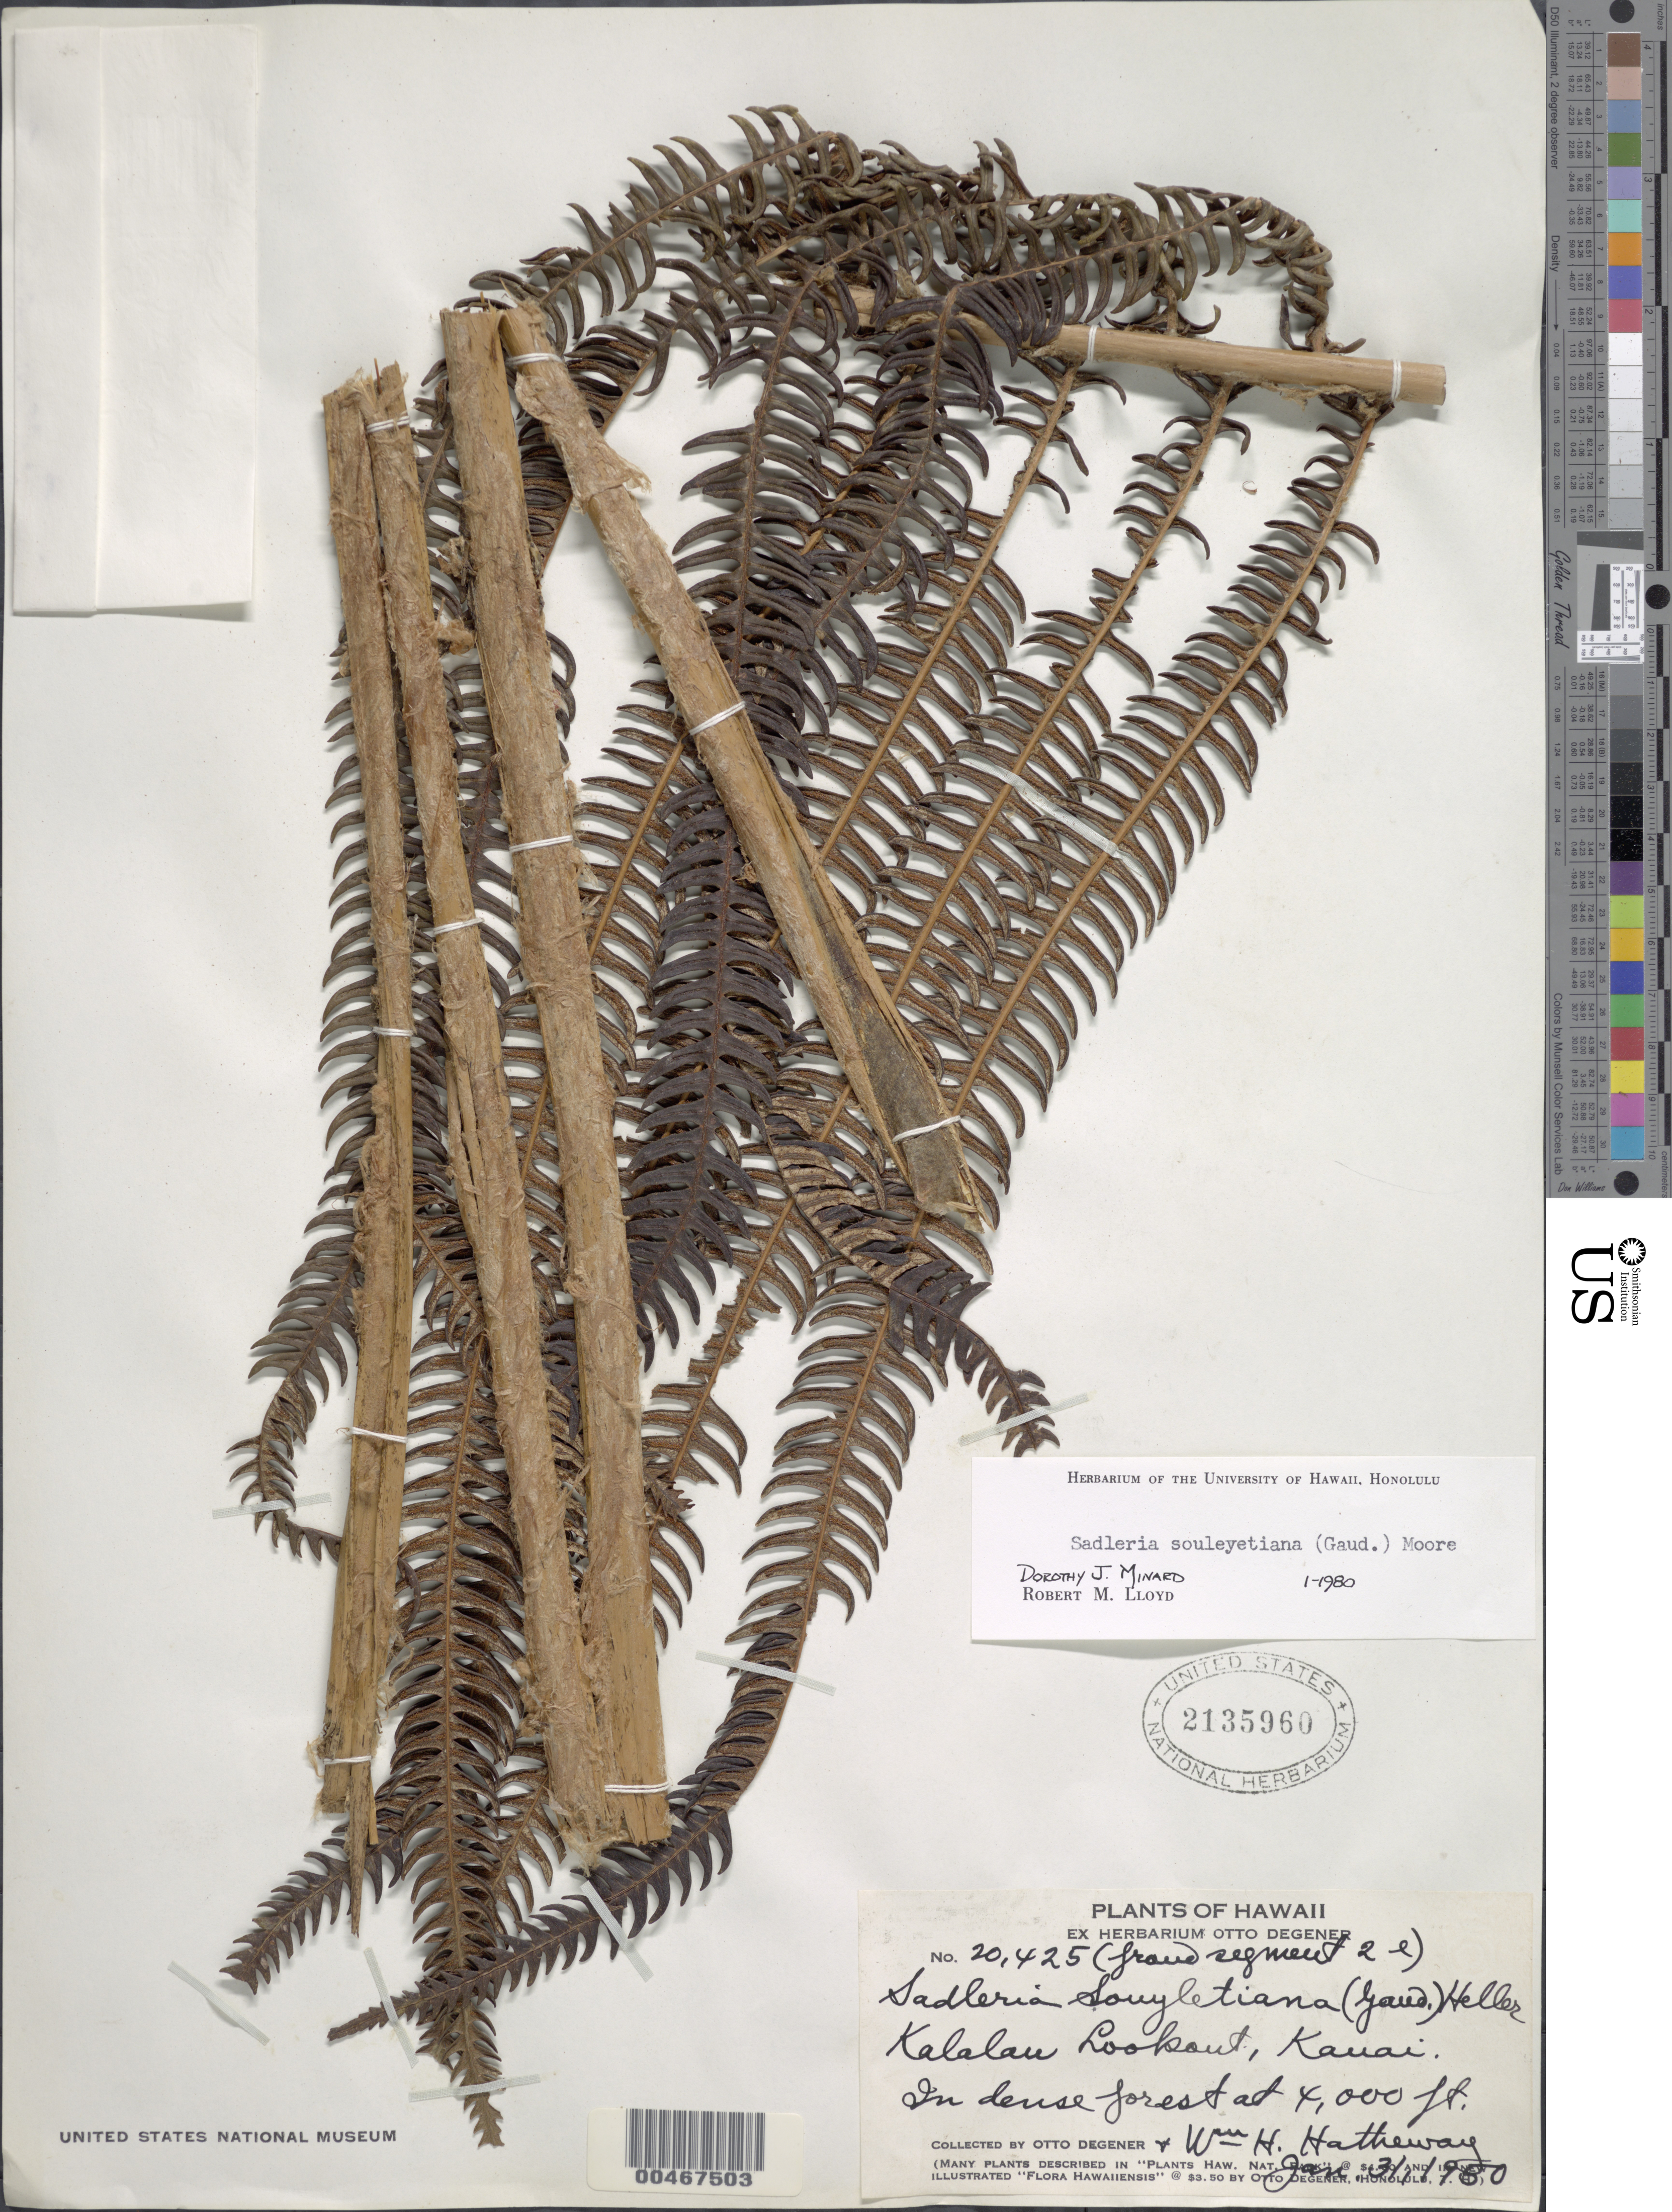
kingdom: Plantae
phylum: Tracheophyta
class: Polypodiopsida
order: Polypodiales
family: Blechnaceae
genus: Sadleria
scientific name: Sadleria souleytiana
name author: (Gaudich.) T. Moore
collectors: O. Degener & W. H. Hatheway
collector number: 20425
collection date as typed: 31 Jan 1950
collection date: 1950-01-31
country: United States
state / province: Hawaii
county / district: Kauai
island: Kaua'i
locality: Kalalau Lookout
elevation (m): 1219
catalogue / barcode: US 2135960